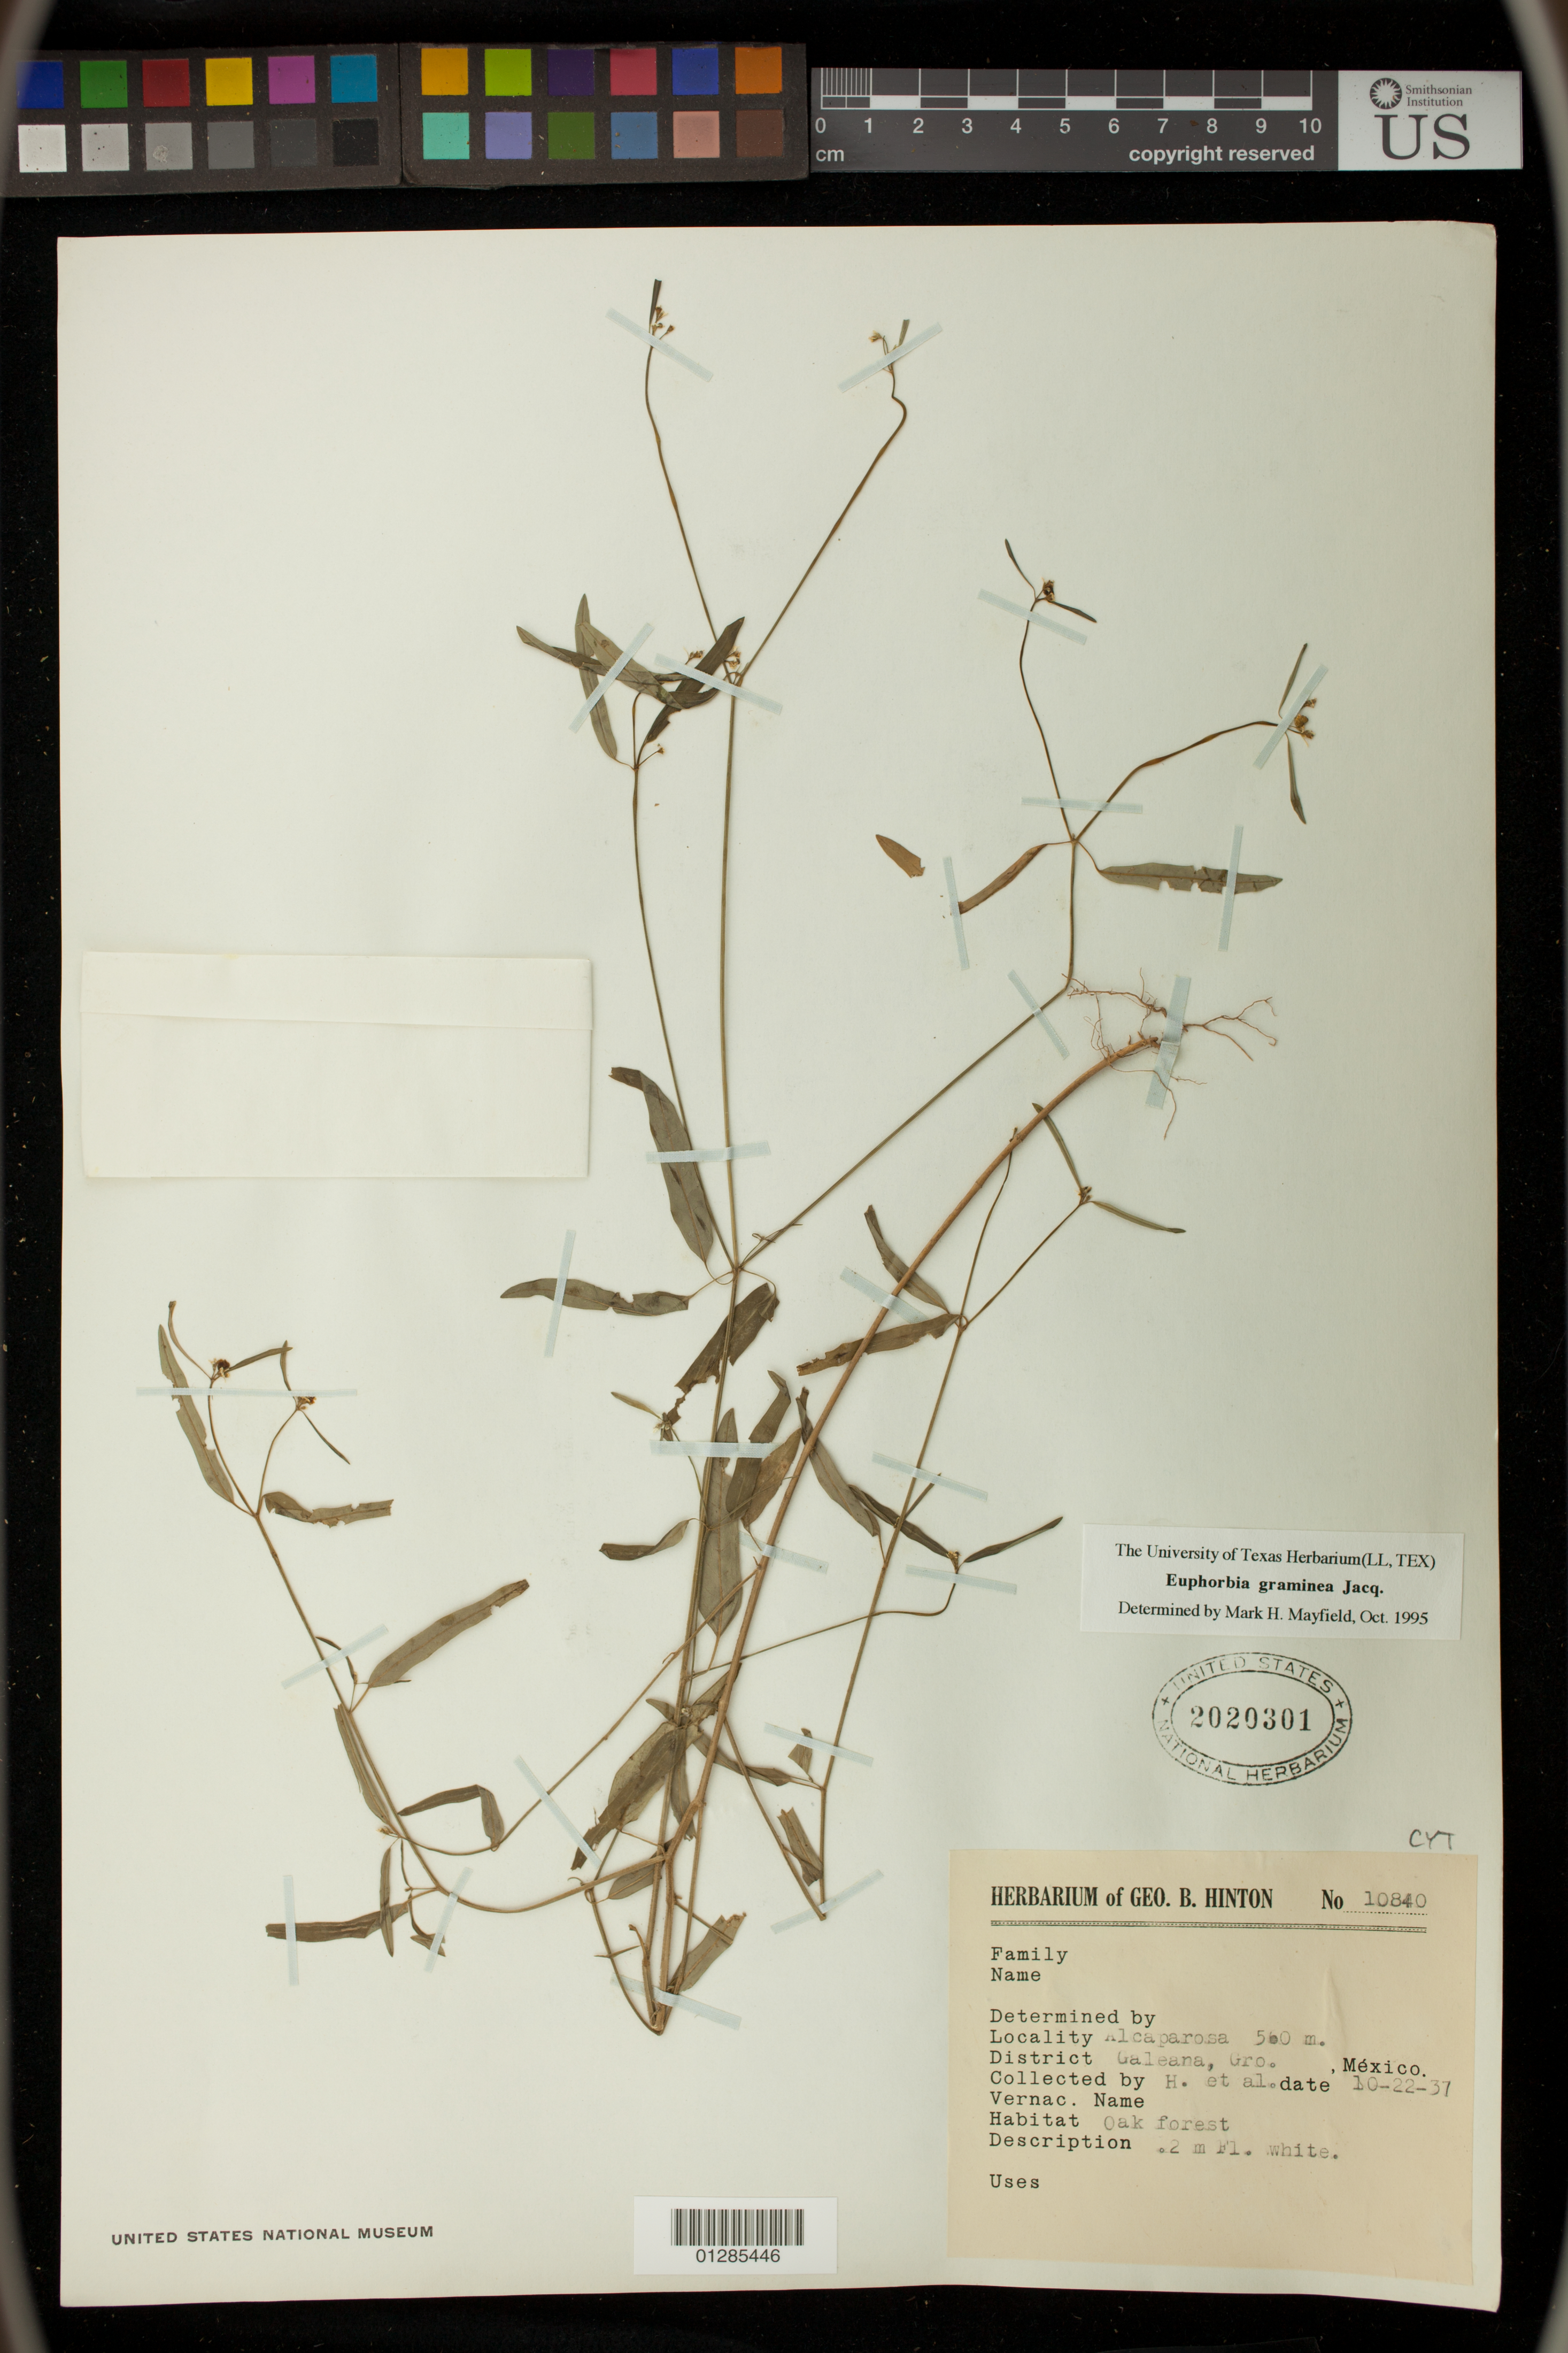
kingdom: Plantae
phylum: Tracheophyta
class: Magnoliopsida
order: Malpighiales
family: Euphorbiaceae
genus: Euphorbia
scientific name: Euphorbia graminea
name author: Jacq.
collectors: G. B. Hinton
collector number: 10840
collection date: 1937-10-22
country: Mexico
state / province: Guerrero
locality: Alcaparosa, Galeana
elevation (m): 560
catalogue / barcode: US 2020301